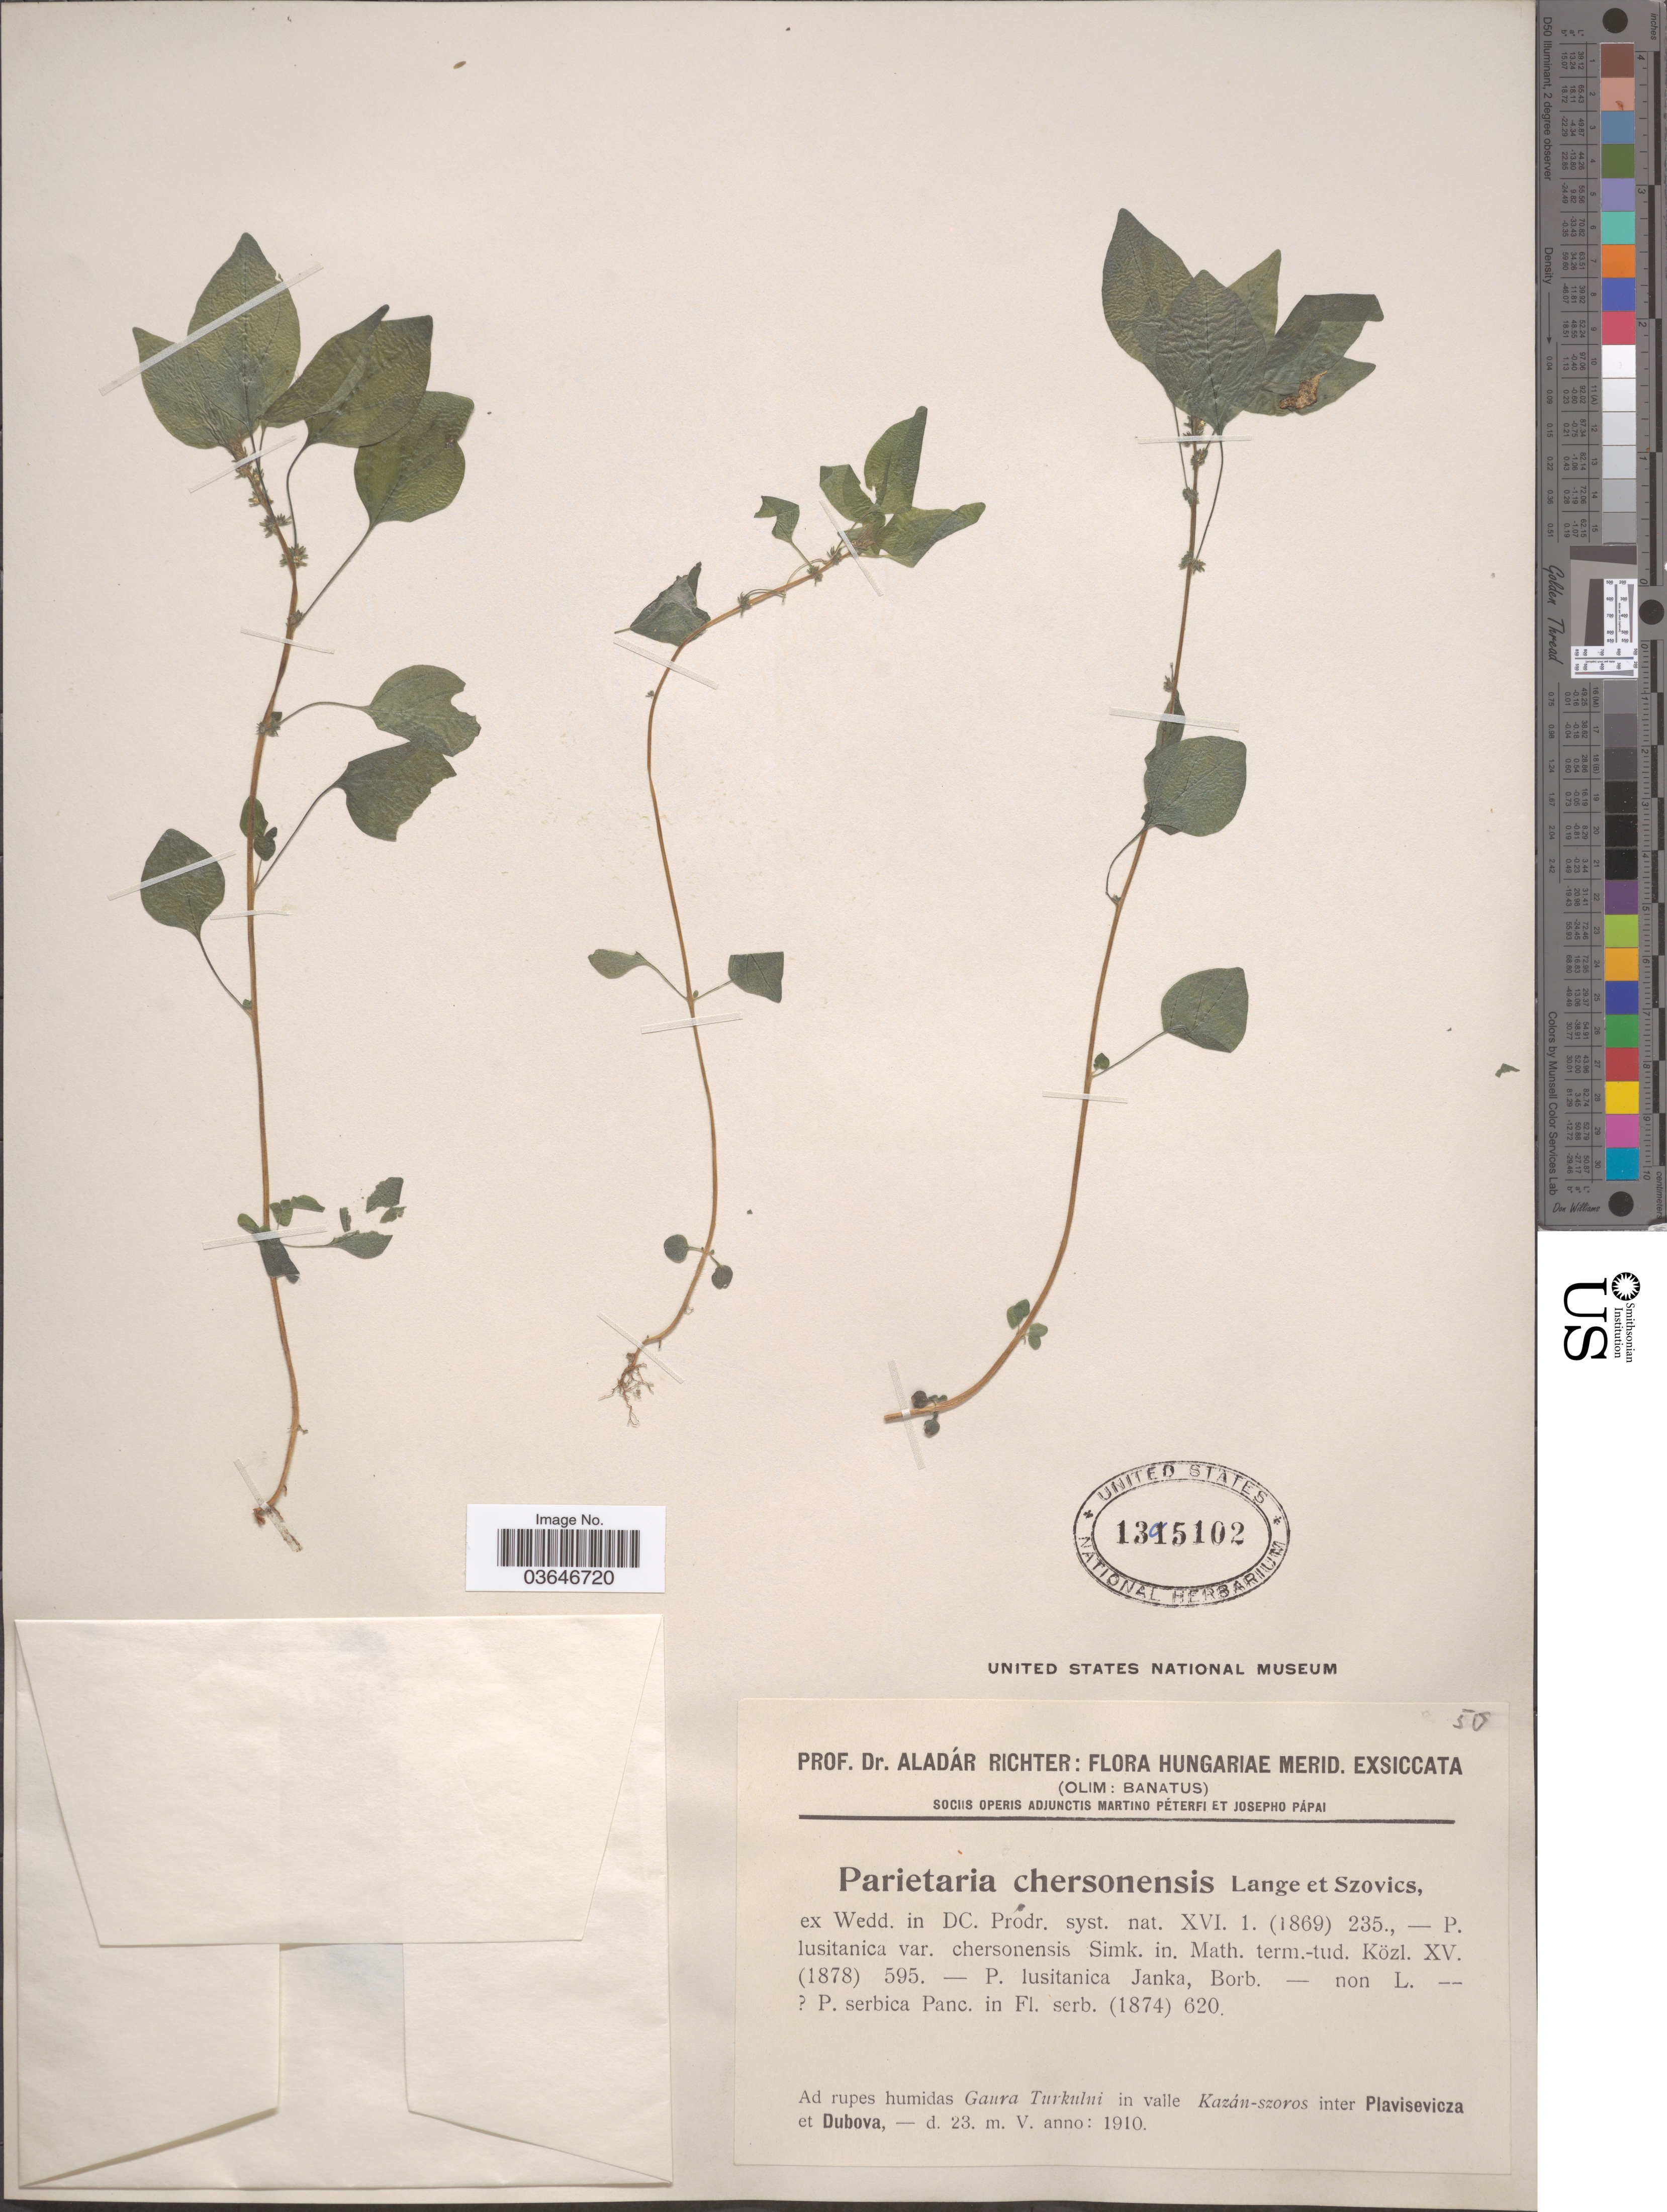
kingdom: Plantae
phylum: Tracheophyta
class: Magnoliopsida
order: Rosales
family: Urticaceae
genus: Parietaria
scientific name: Parietaria chersonensis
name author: Dörfl.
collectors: A. Richter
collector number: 50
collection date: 1910-05-23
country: Hungary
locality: Hungariae Merid. (Olim: Banatus). Ad rupes humidas Gaura Turkulni in valle Kazán-szoros inter Plavisevicza et Dubova.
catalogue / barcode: US 1395102